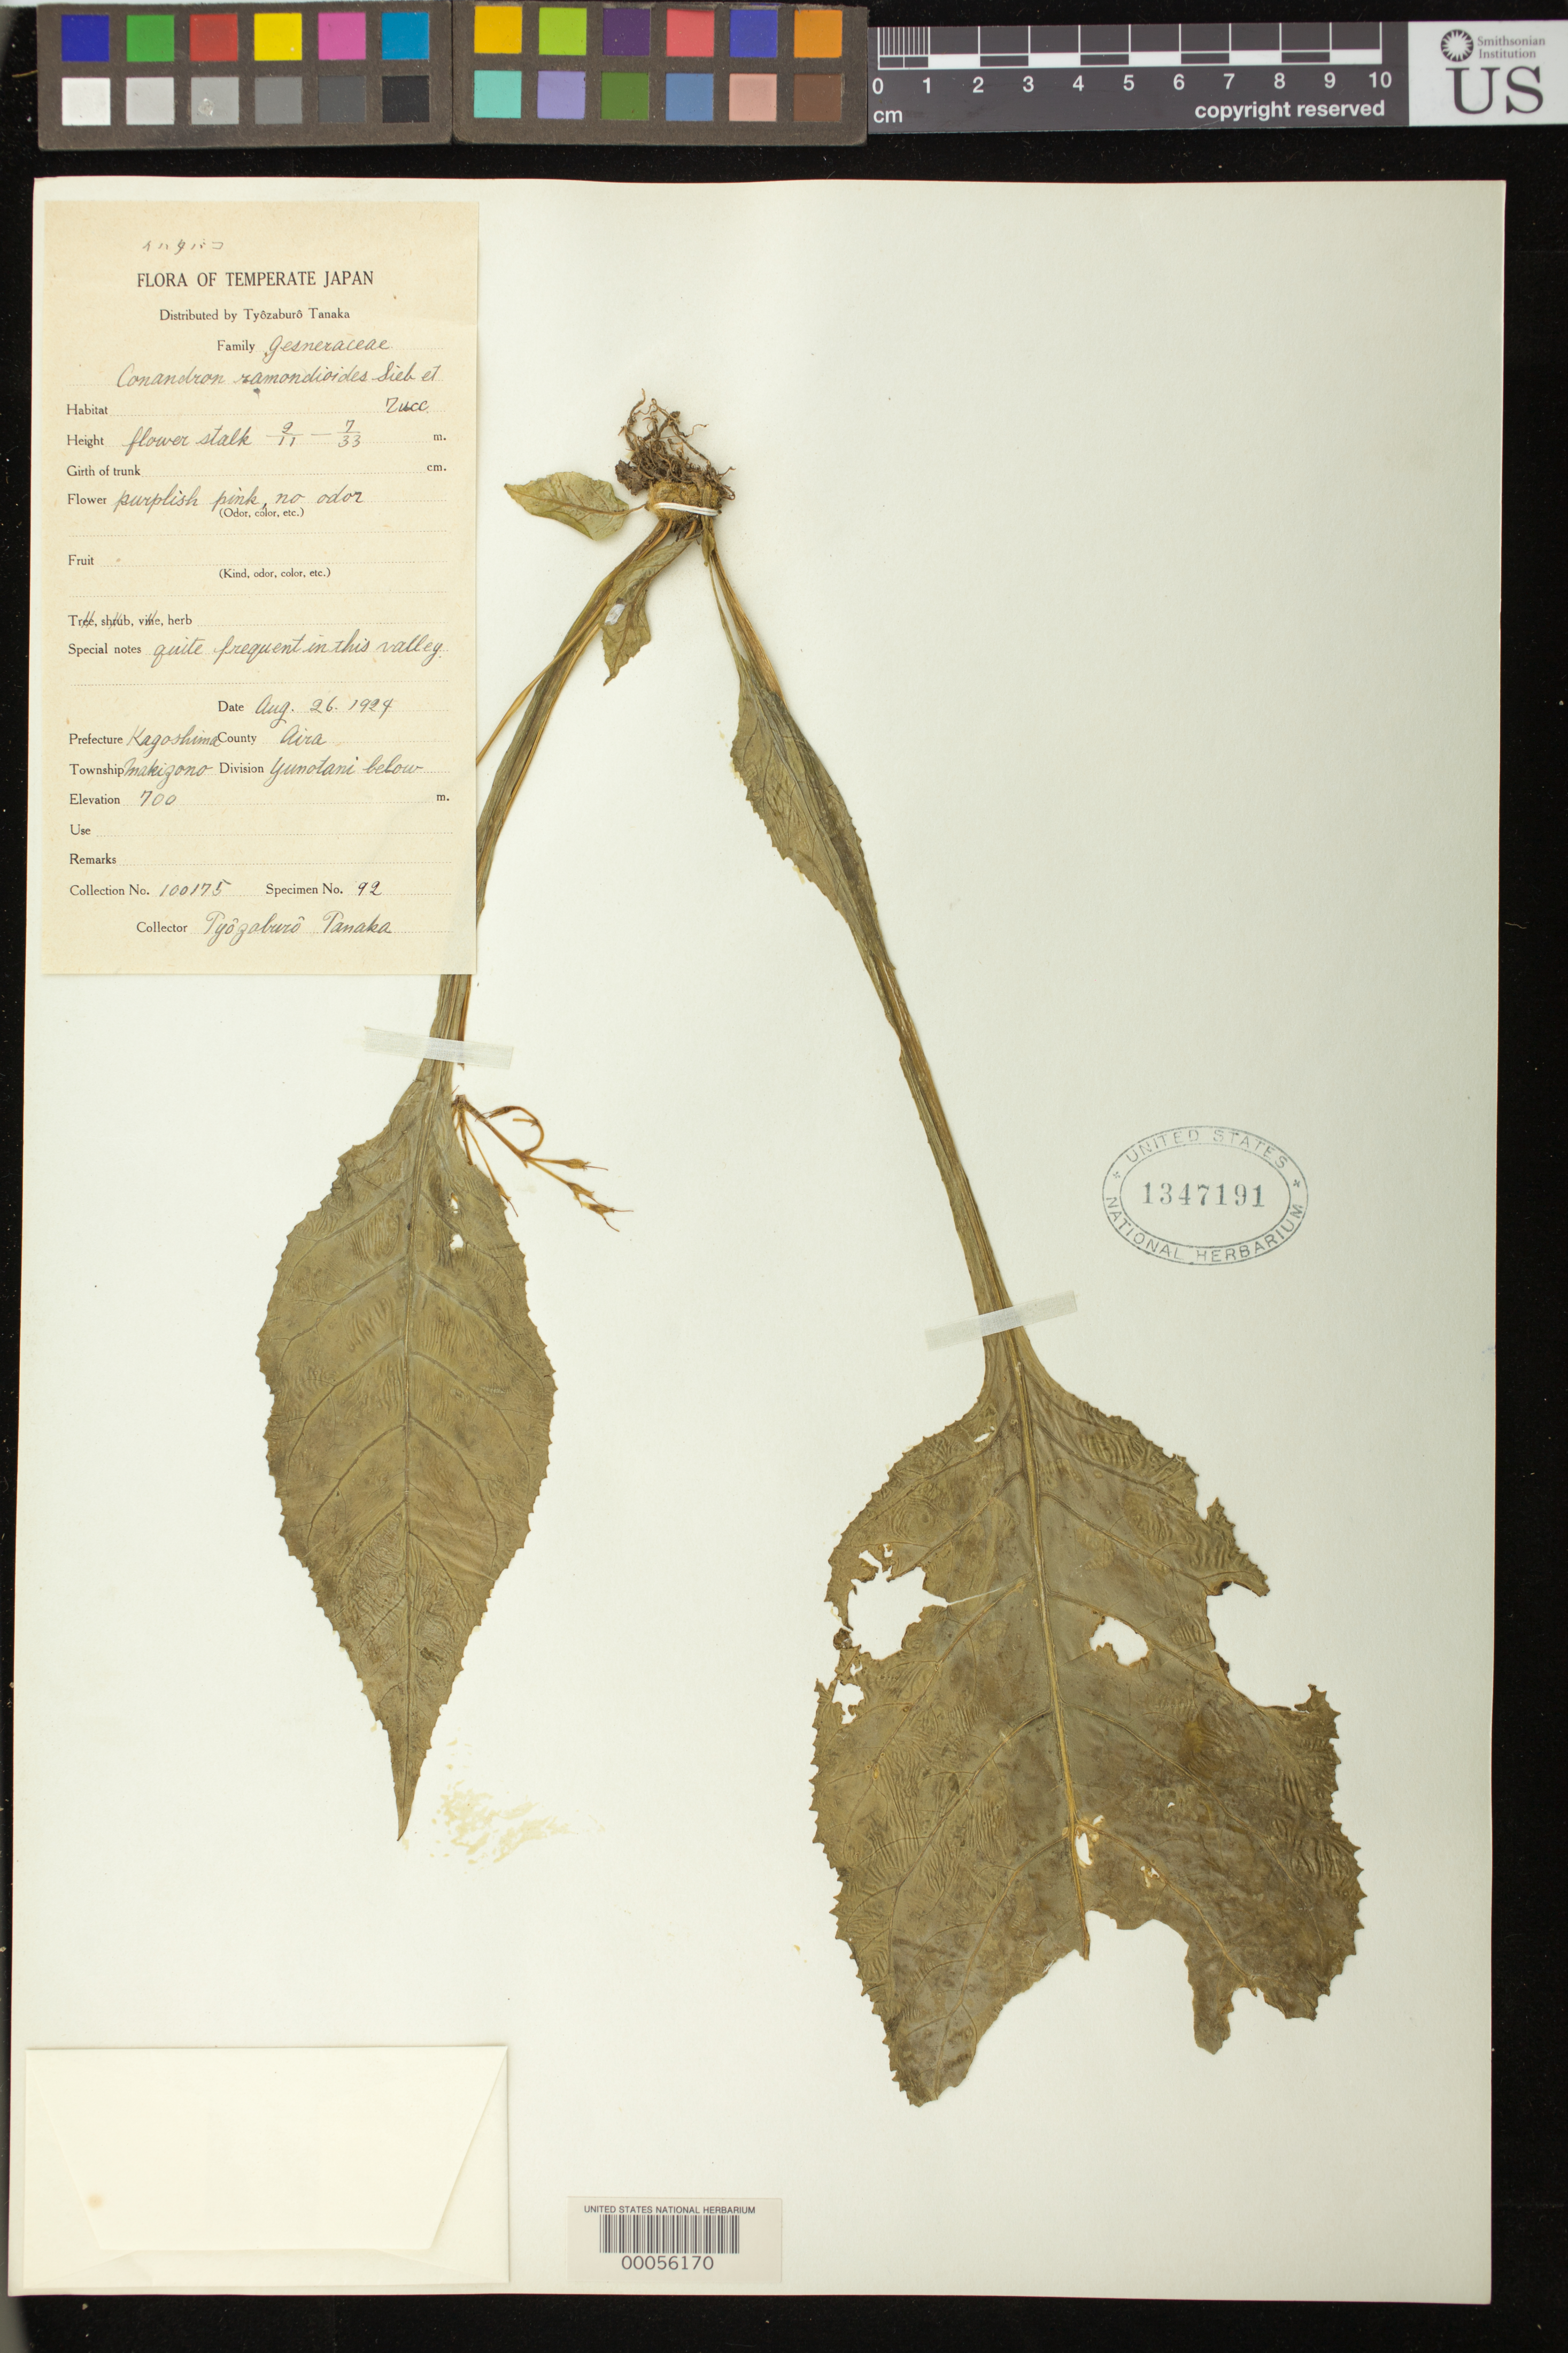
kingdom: Plantae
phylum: Tracheophyta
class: Magnoliopsida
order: Lamiales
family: Gesneriaceae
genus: Conandron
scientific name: Conandron ramondioides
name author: Siebold & Zucc.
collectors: T. Tanaka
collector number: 100175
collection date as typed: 26 Aug 1924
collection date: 1924-08-26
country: Japan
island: Kyushu I.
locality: Kagoshima, Makizono township, yunotani division, aira county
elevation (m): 700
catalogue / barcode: US 1347191